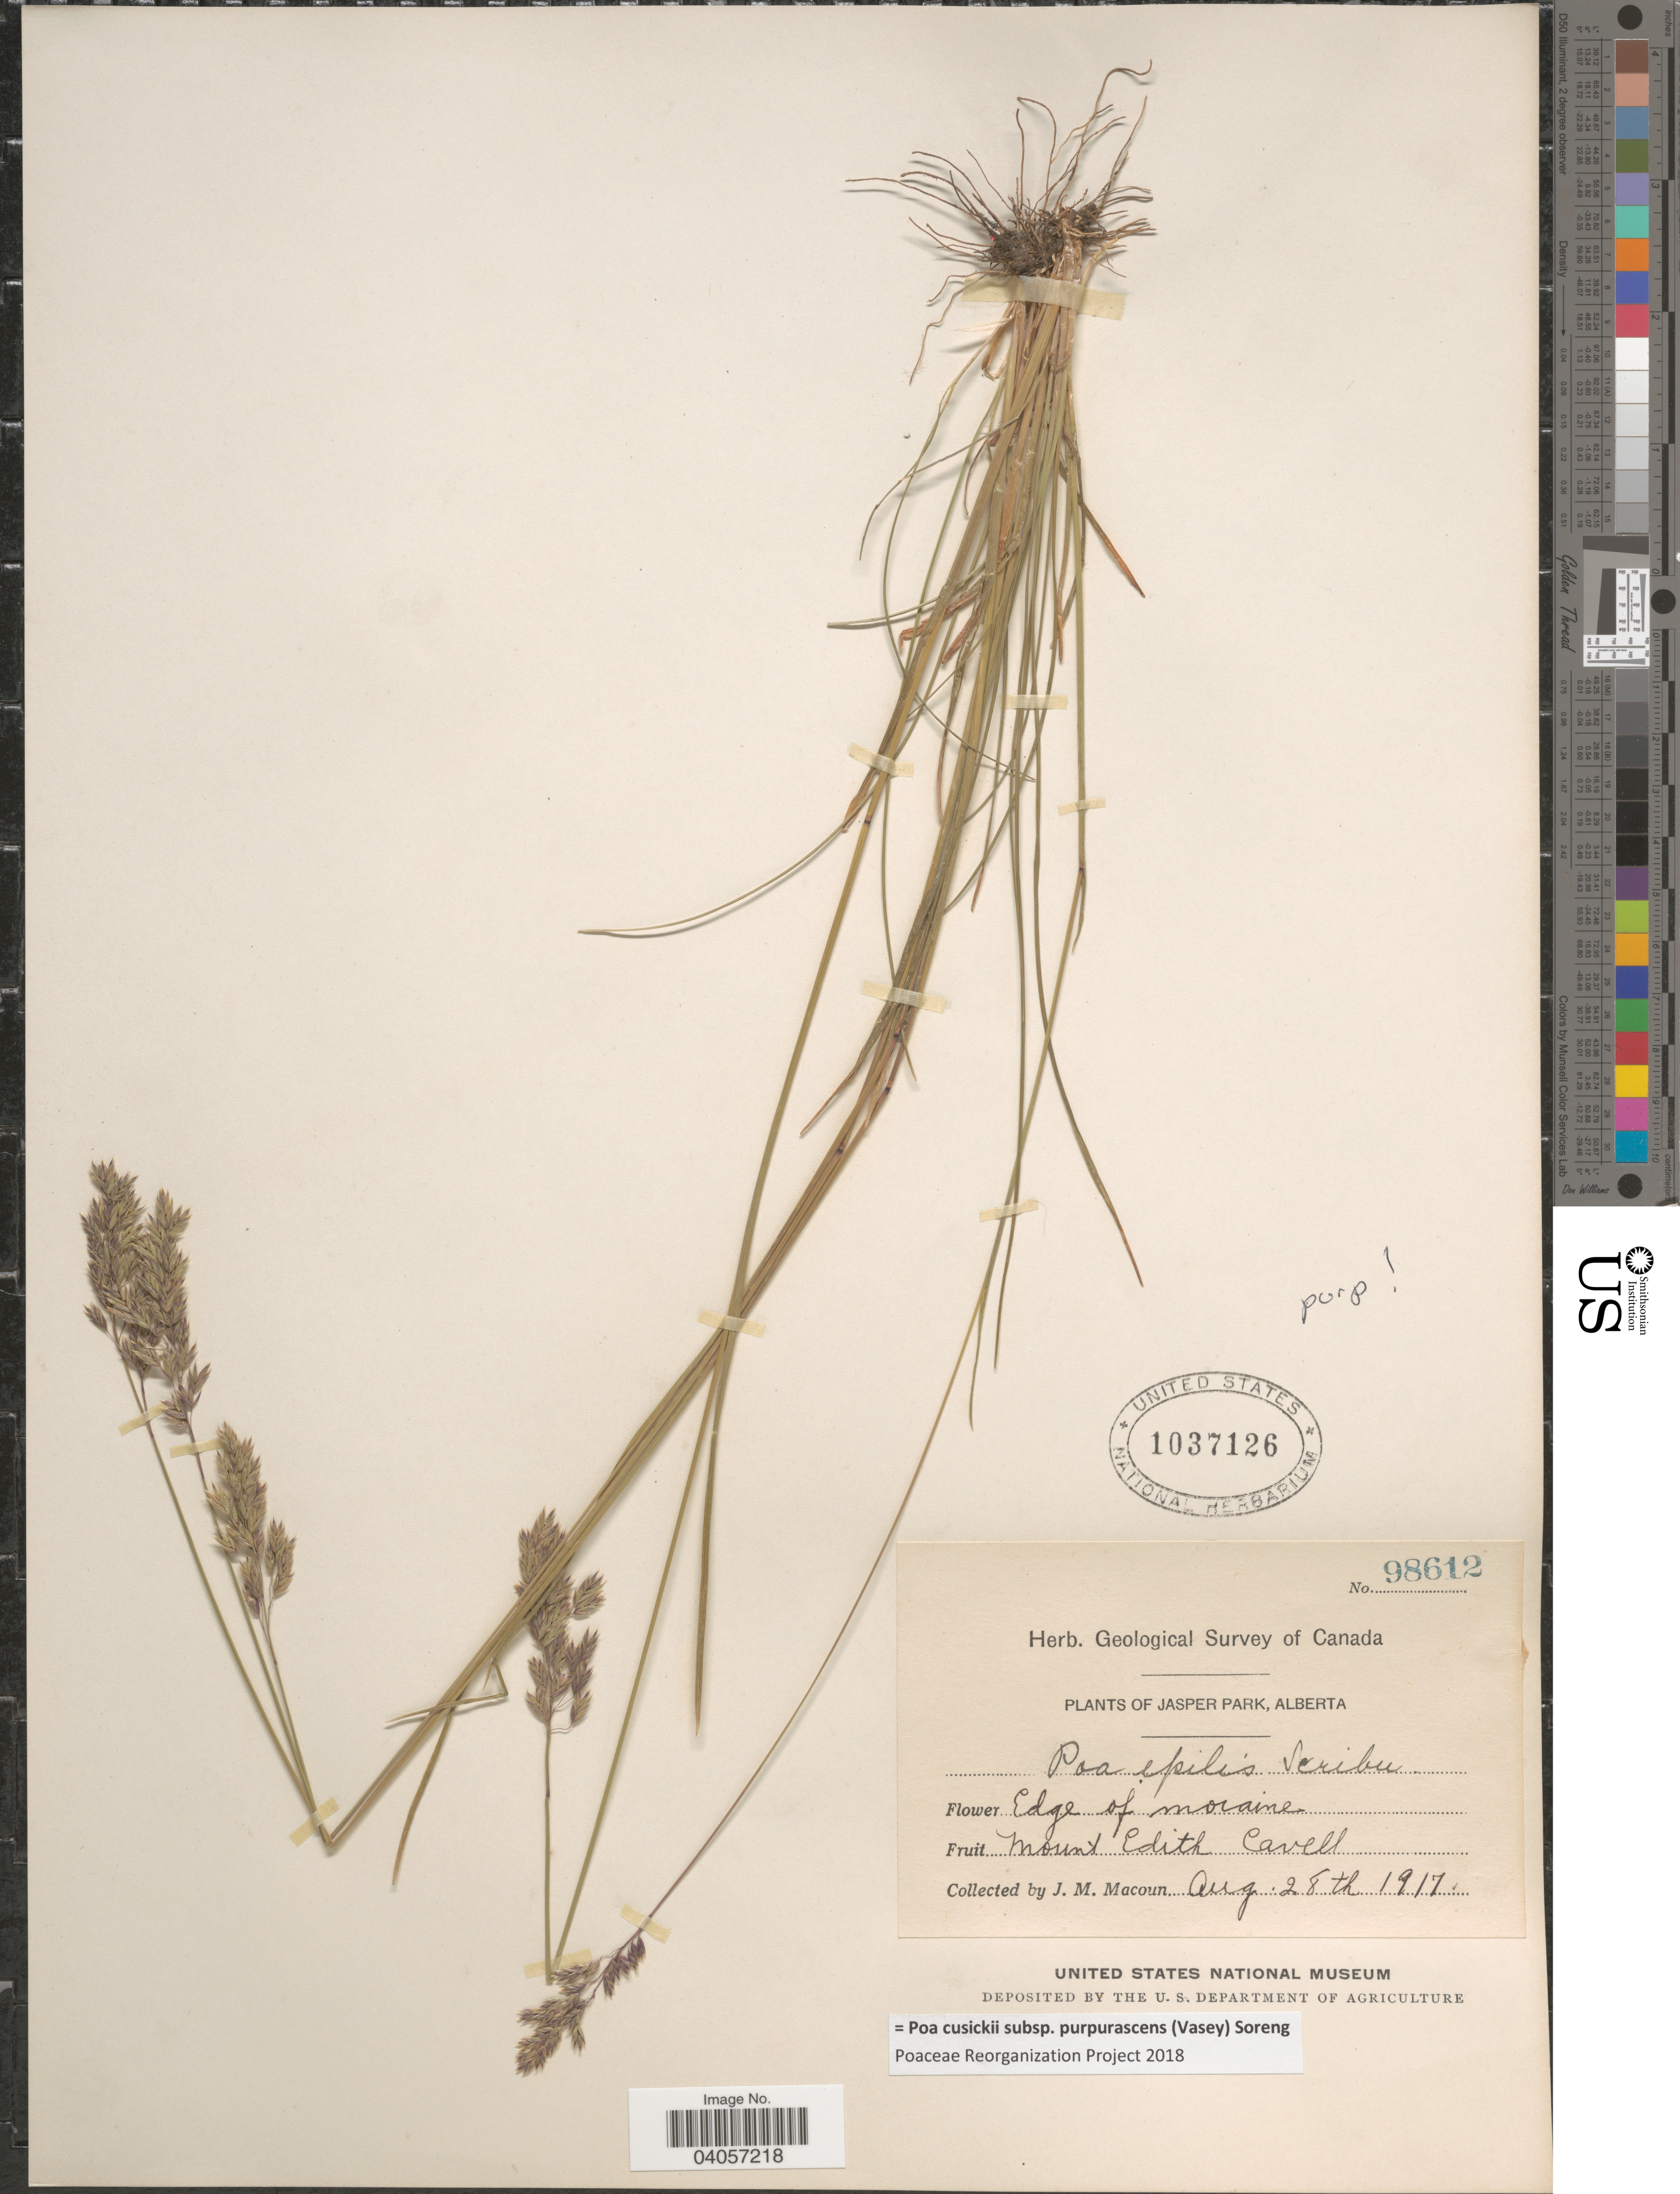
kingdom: Plantae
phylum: Tracheophyta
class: Liliopsida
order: Poales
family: Poaceae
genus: Poa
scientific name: Poa cusickii subsp. purpurascens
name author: (Vasey) Soreng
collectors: J. M. Macoun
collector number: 98612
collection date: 1917-08-28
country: Canada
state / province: Alberta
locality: Jasper Park. Edge of moraine. Mount Edith Cavell.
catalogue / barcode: US 1037126